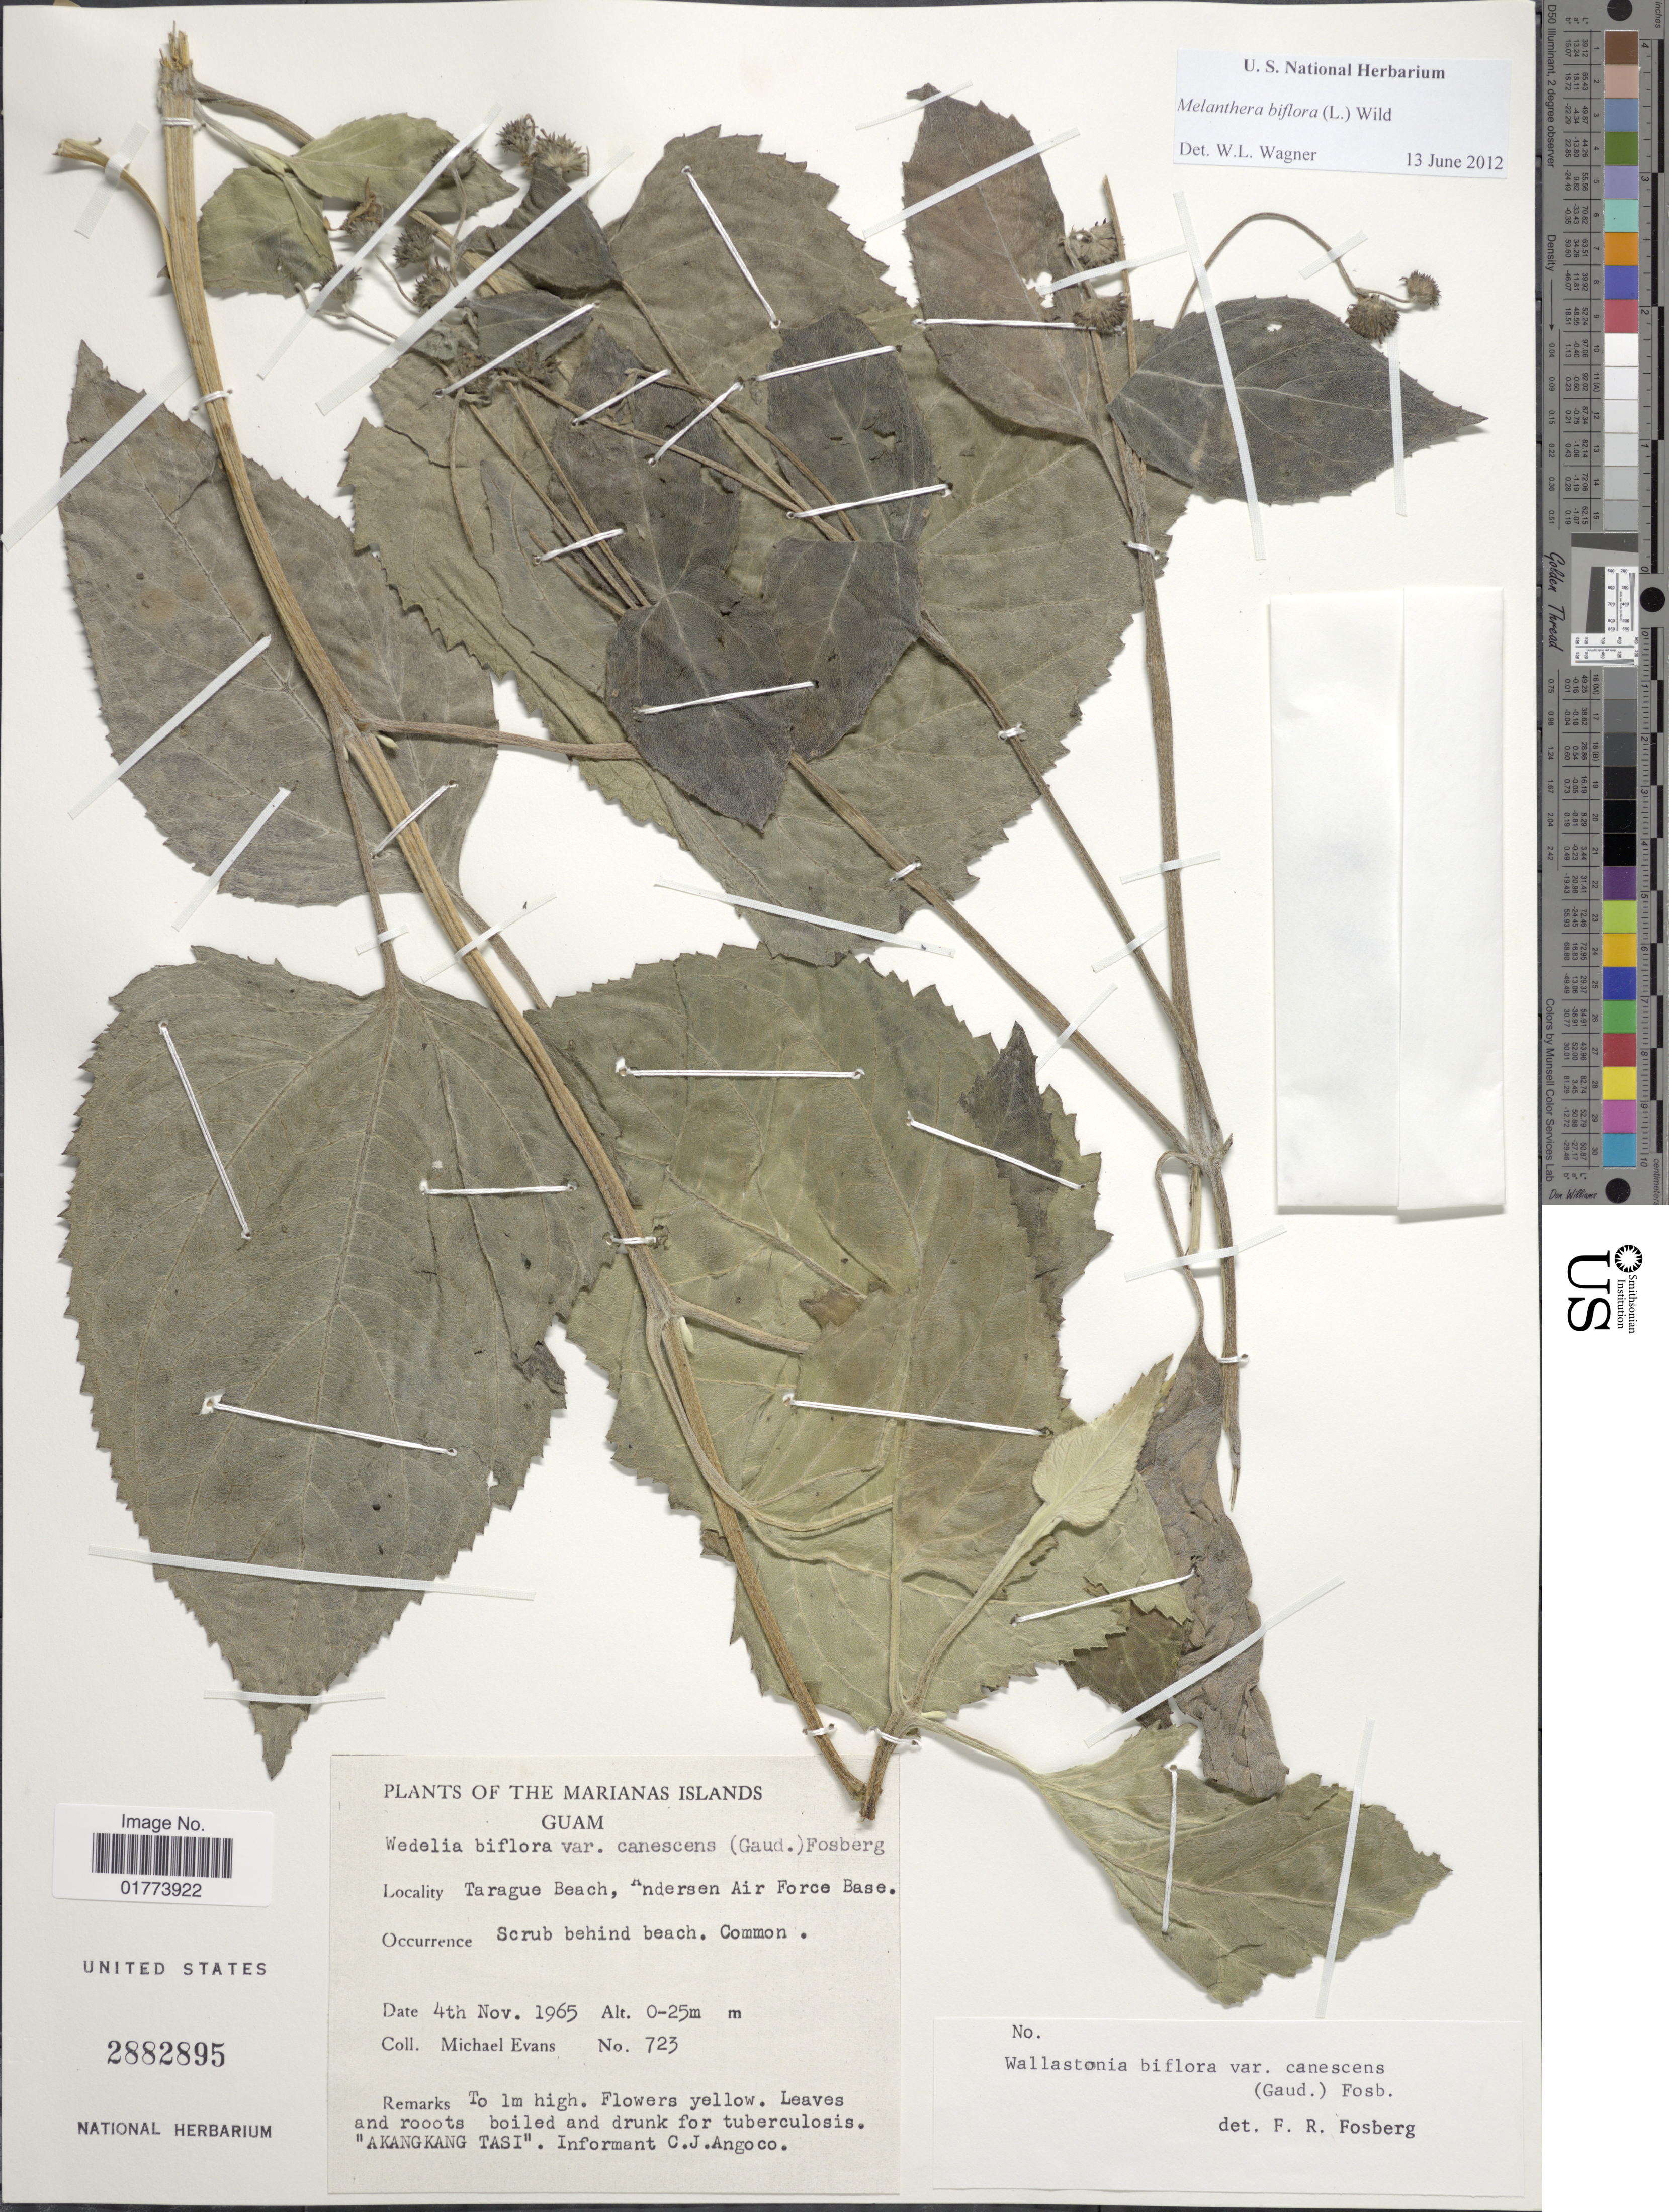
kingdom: Plantae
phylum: Tracheophyta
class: Magnoliopsida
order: Asterales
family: Asteraceae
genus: Wollastonia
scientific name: Wollastonia uniflora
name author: (Willd.) Orchard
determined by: Wagner, W. L., (BOT), Smithsonian Institution - National Museum of Natural History (UNITED STATES)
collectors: M. Evans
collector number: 723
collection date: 1965-11-04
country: Guam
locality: Marianas Islands, Guam, Tarague Beach, Andersen Air Force Base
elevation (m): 0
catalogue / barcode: US 2882895